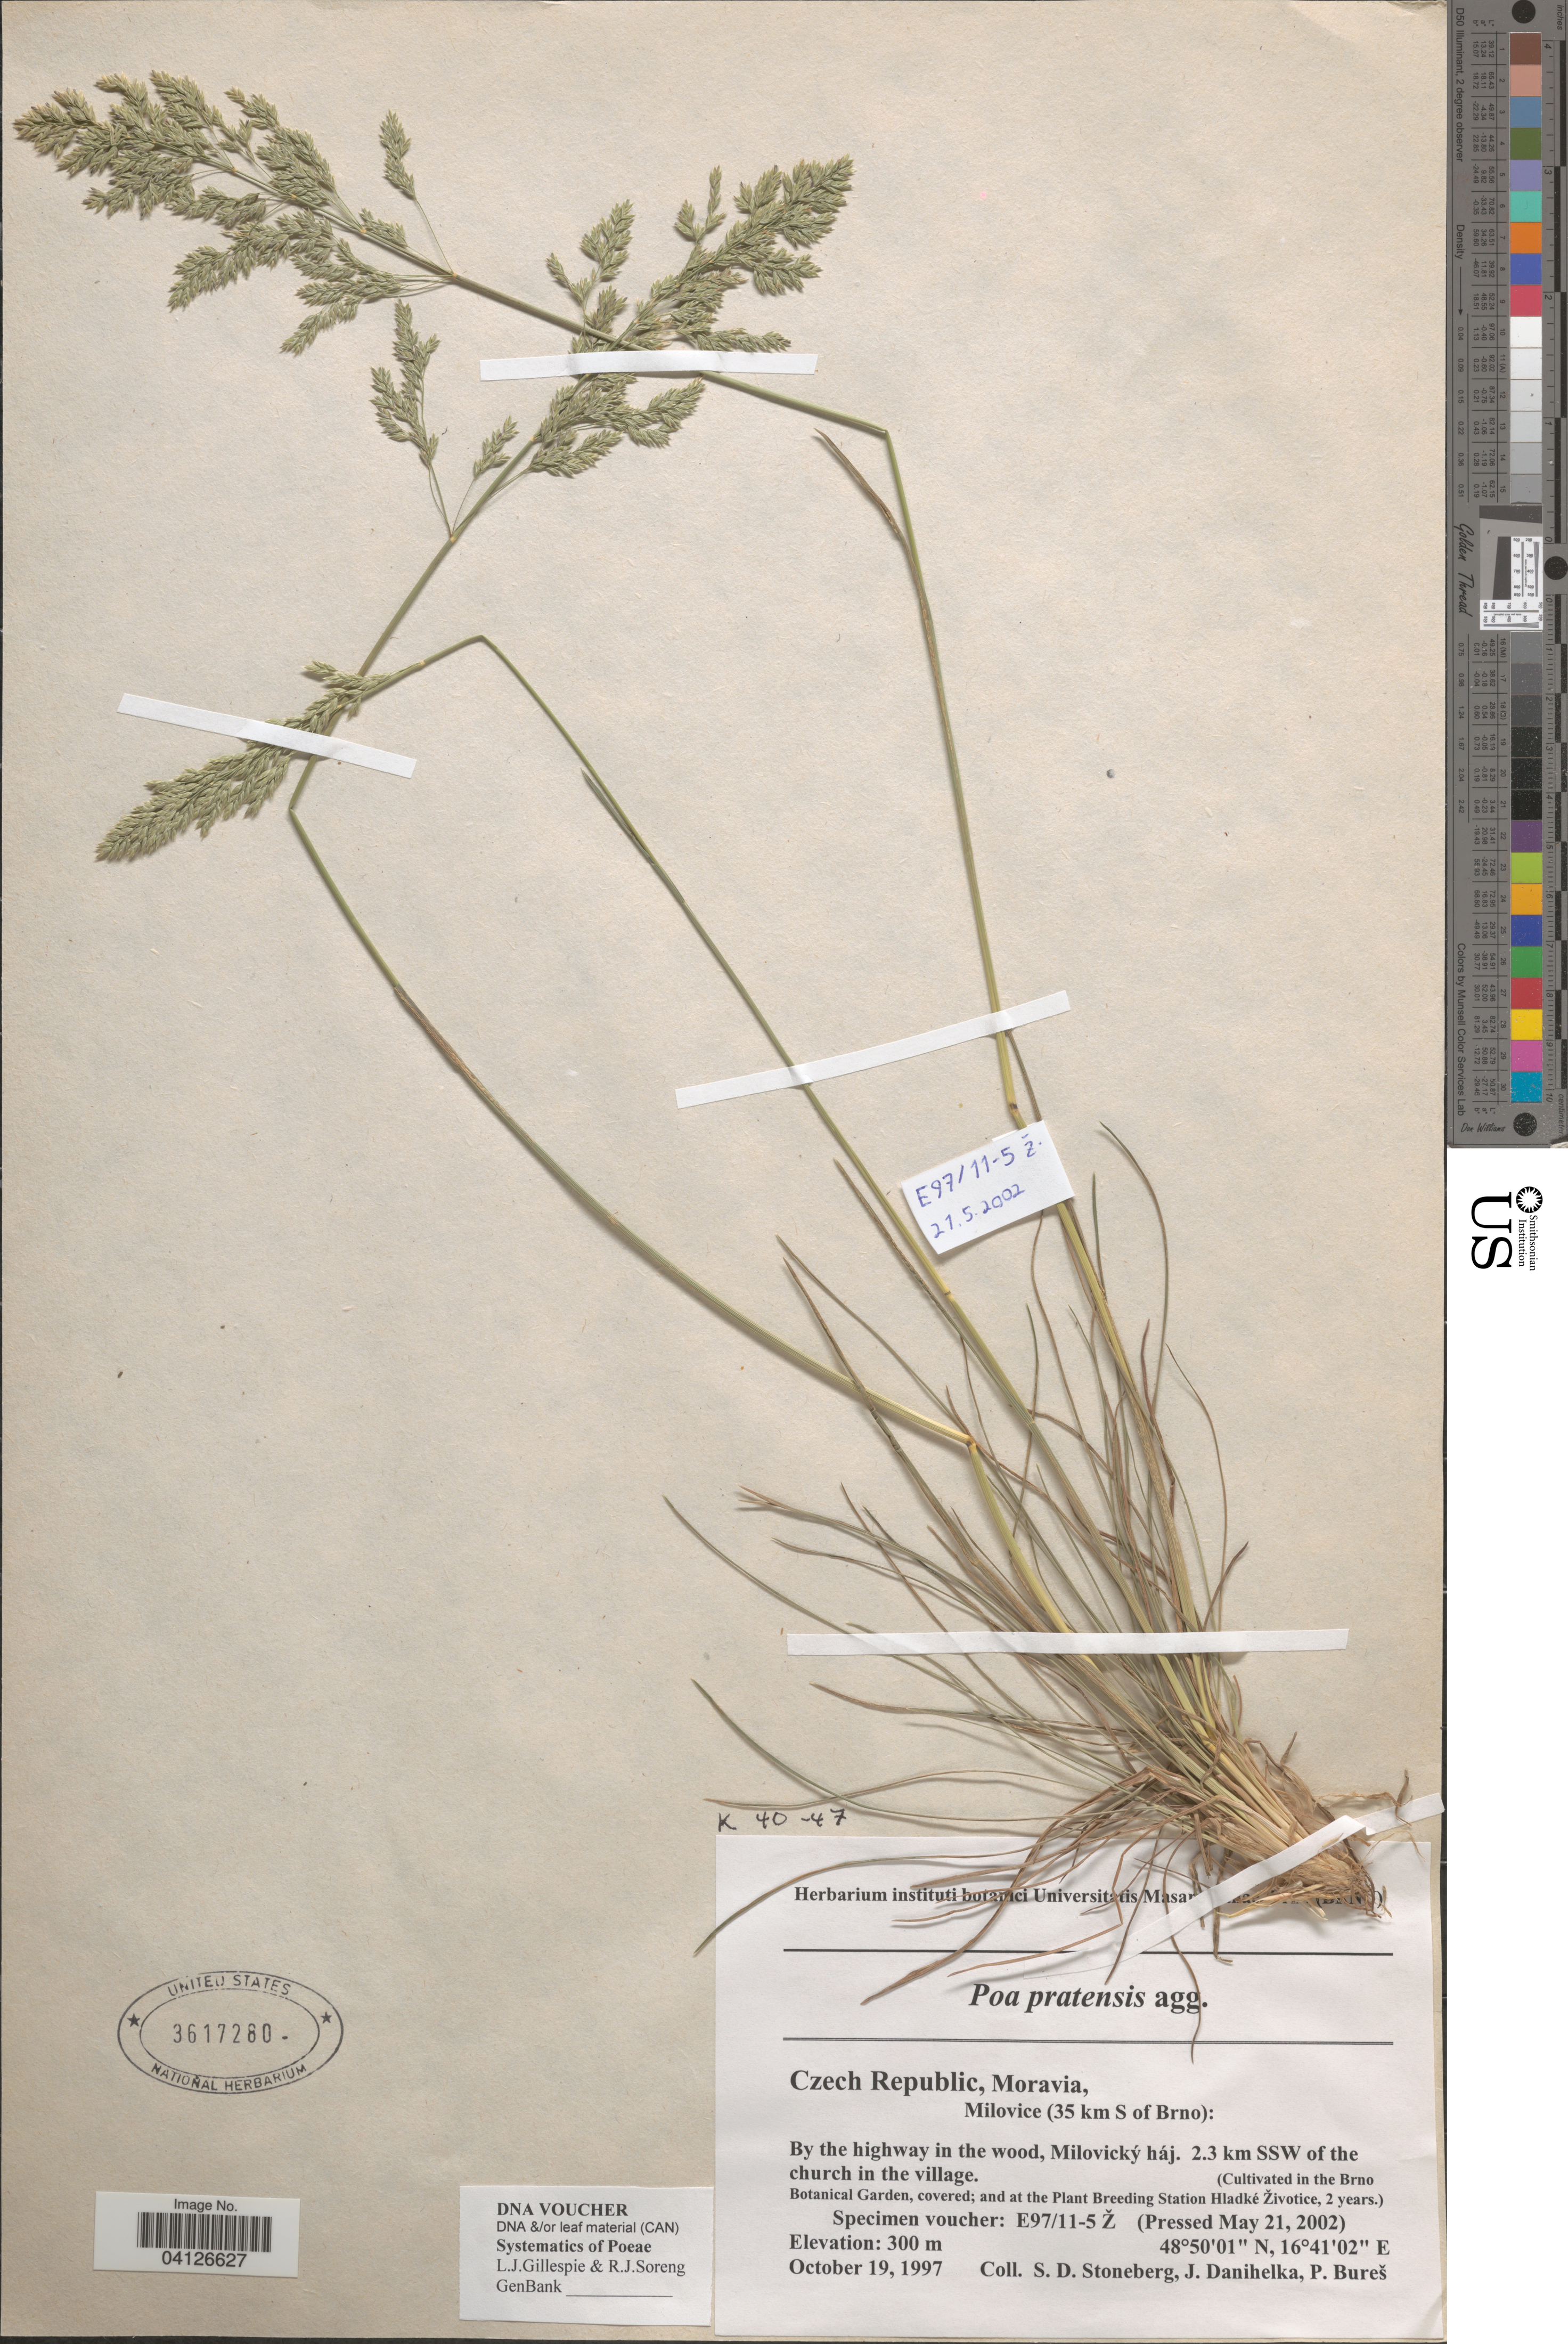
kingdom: Plantae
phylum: Tracheophyta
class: Liliopsida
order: Poales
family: Poaceae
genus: Poa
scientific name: Poa pratensis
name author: L.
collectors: Ex herb. instituti botanici Universitatis Masarykianae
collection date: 2002-05-21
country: Czechia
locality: (Cultivated in the Brno Botanical Garden, covered; and at the Plant Breeding Station Hladké Životice, 2 years.).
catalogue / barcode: US 3617280